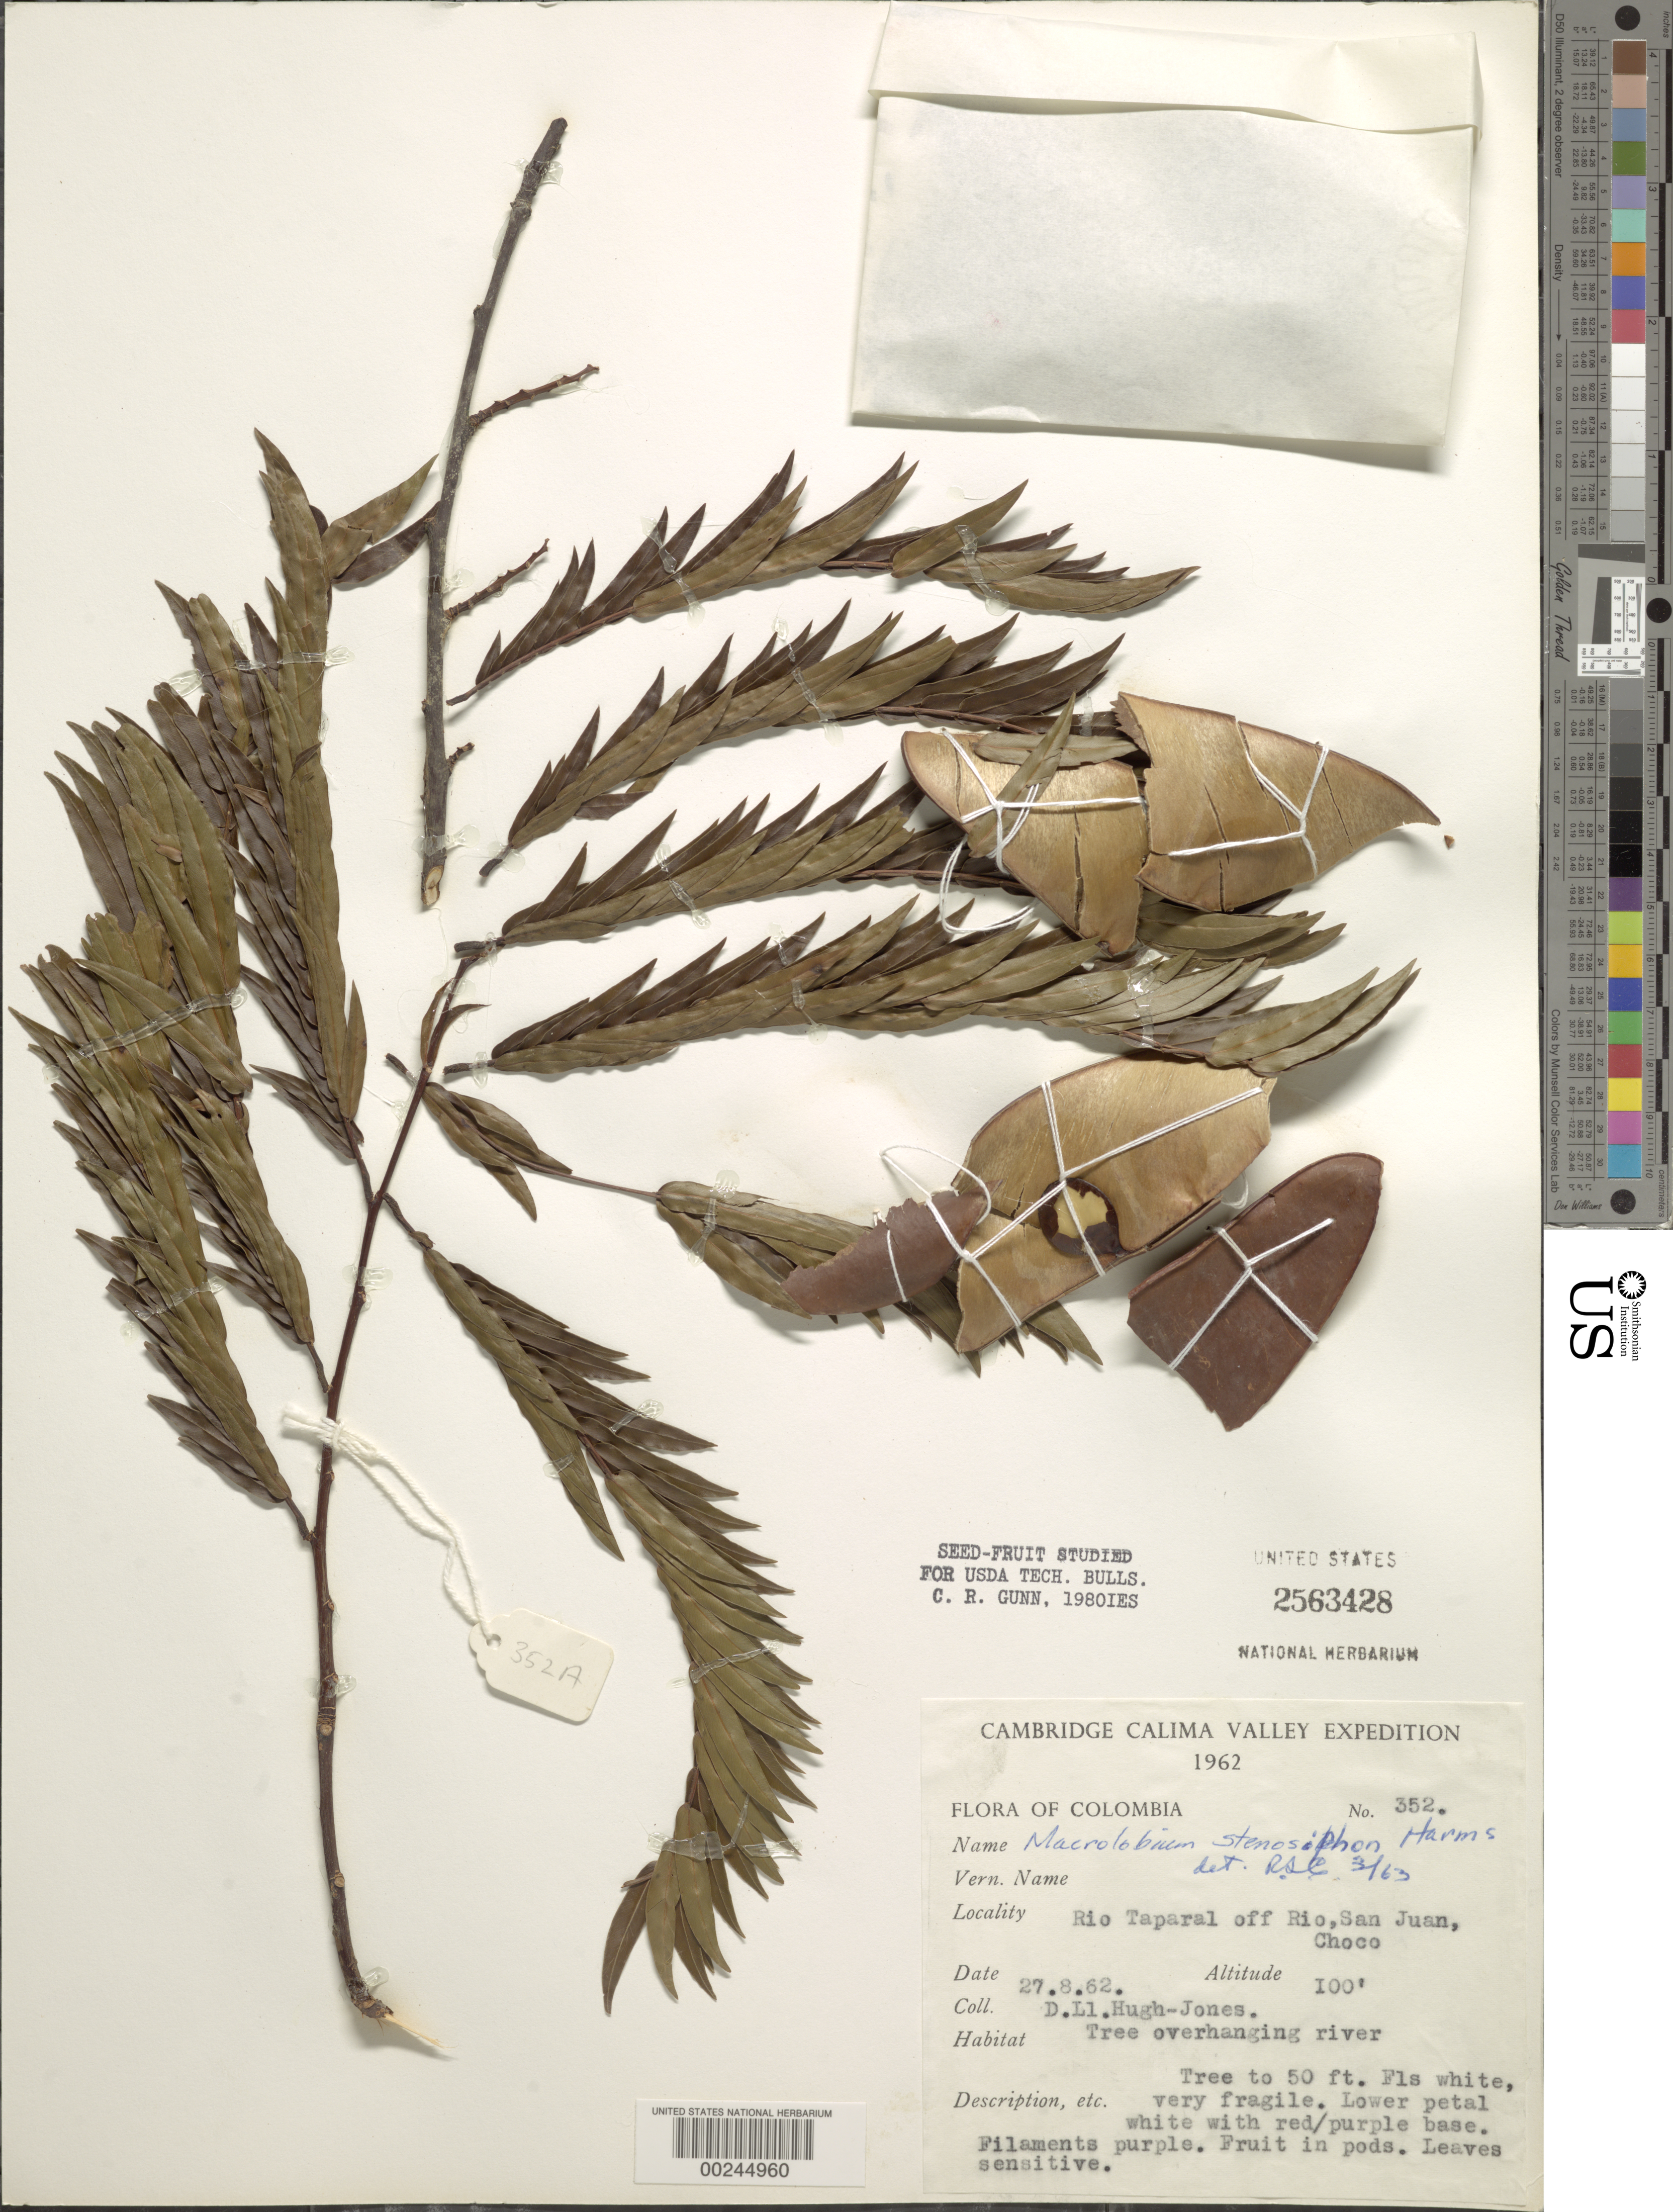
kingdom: Plantae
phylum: Tracheophyta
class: Magnoliopsida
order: Fabales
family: Fabaceae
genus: Macrolobium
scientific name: Macrolobium stenosiphon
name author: Harms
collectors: D. Hugh-Jones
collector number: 352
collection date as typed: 27 Aug 1962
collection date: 1962-08-27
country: Colombia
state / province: Chocó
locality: Rio Taparal of Rio, San Juan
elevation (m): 100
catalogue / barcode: US 2563428